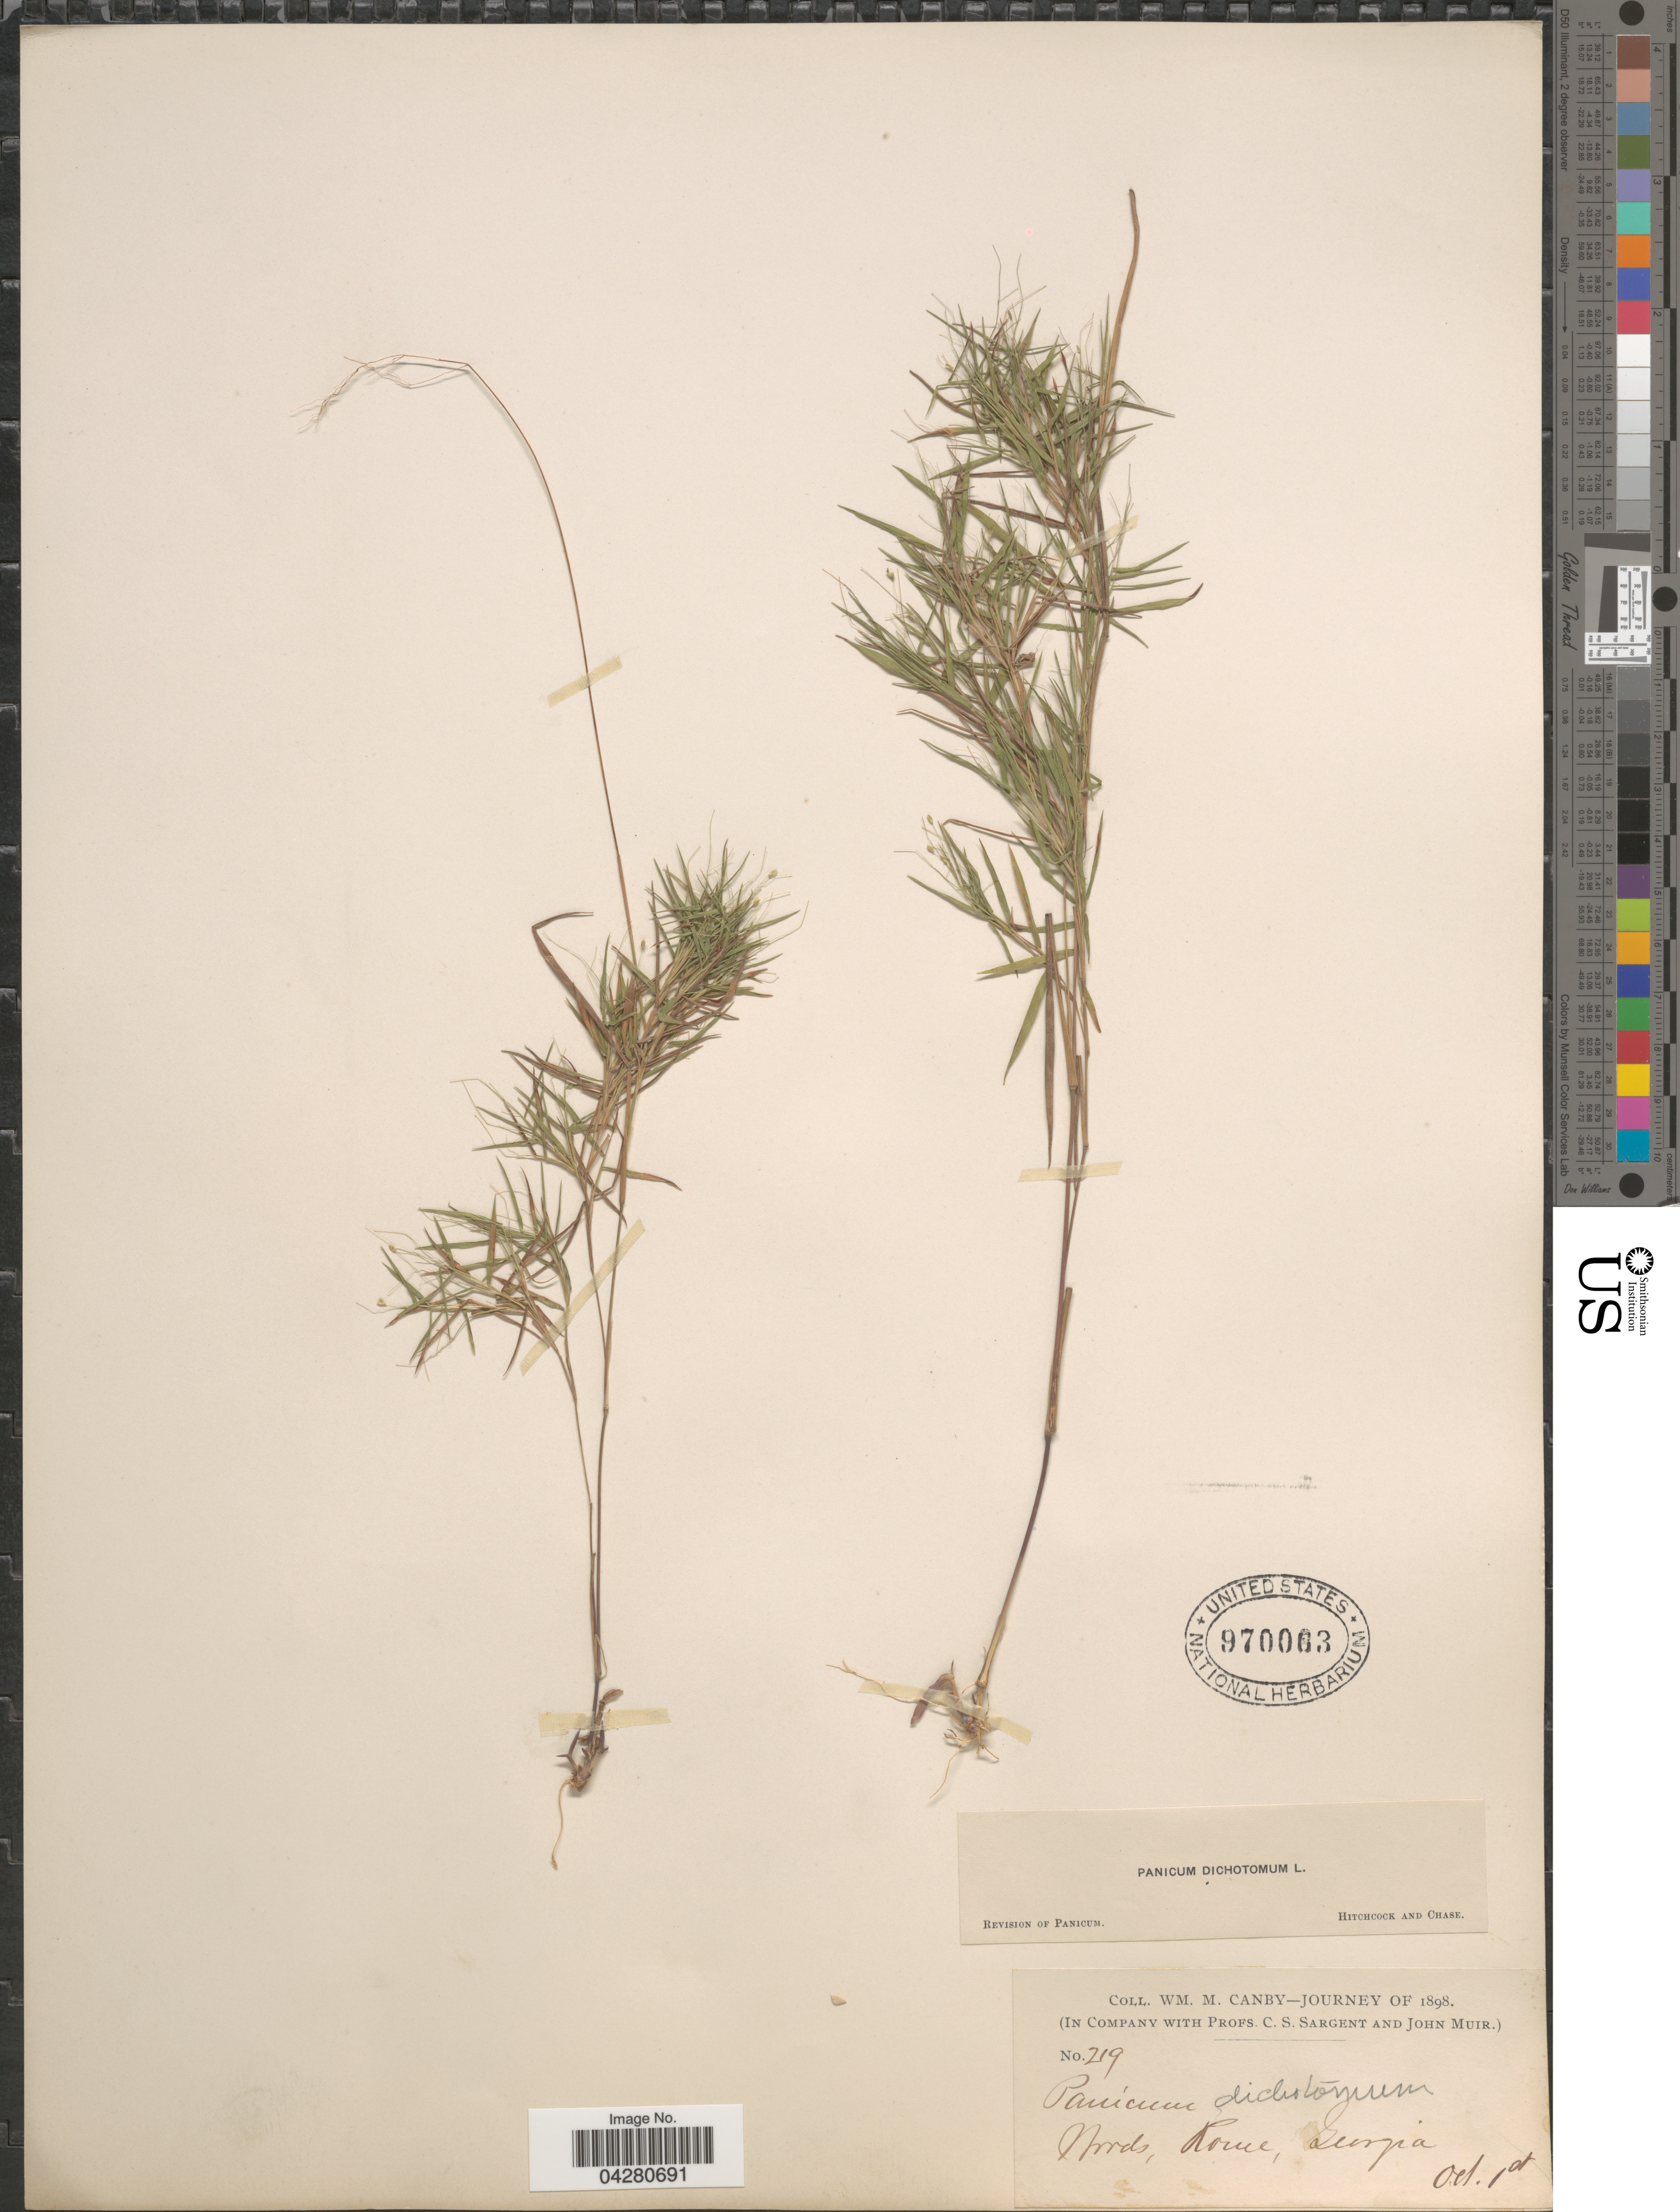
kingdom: Plantae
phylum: Tracheophyta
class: Liliopsida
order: Poales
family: Poaceae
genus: Dichanthelium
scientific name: Dichanthelium dichotomum var. dichotomum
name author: (L.) Gould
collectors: W. M. Canby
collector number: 219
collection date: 1898-10-01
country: United States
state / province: Georgia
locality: Journey of 1898. Woods, Rome.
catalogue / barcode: US 970063